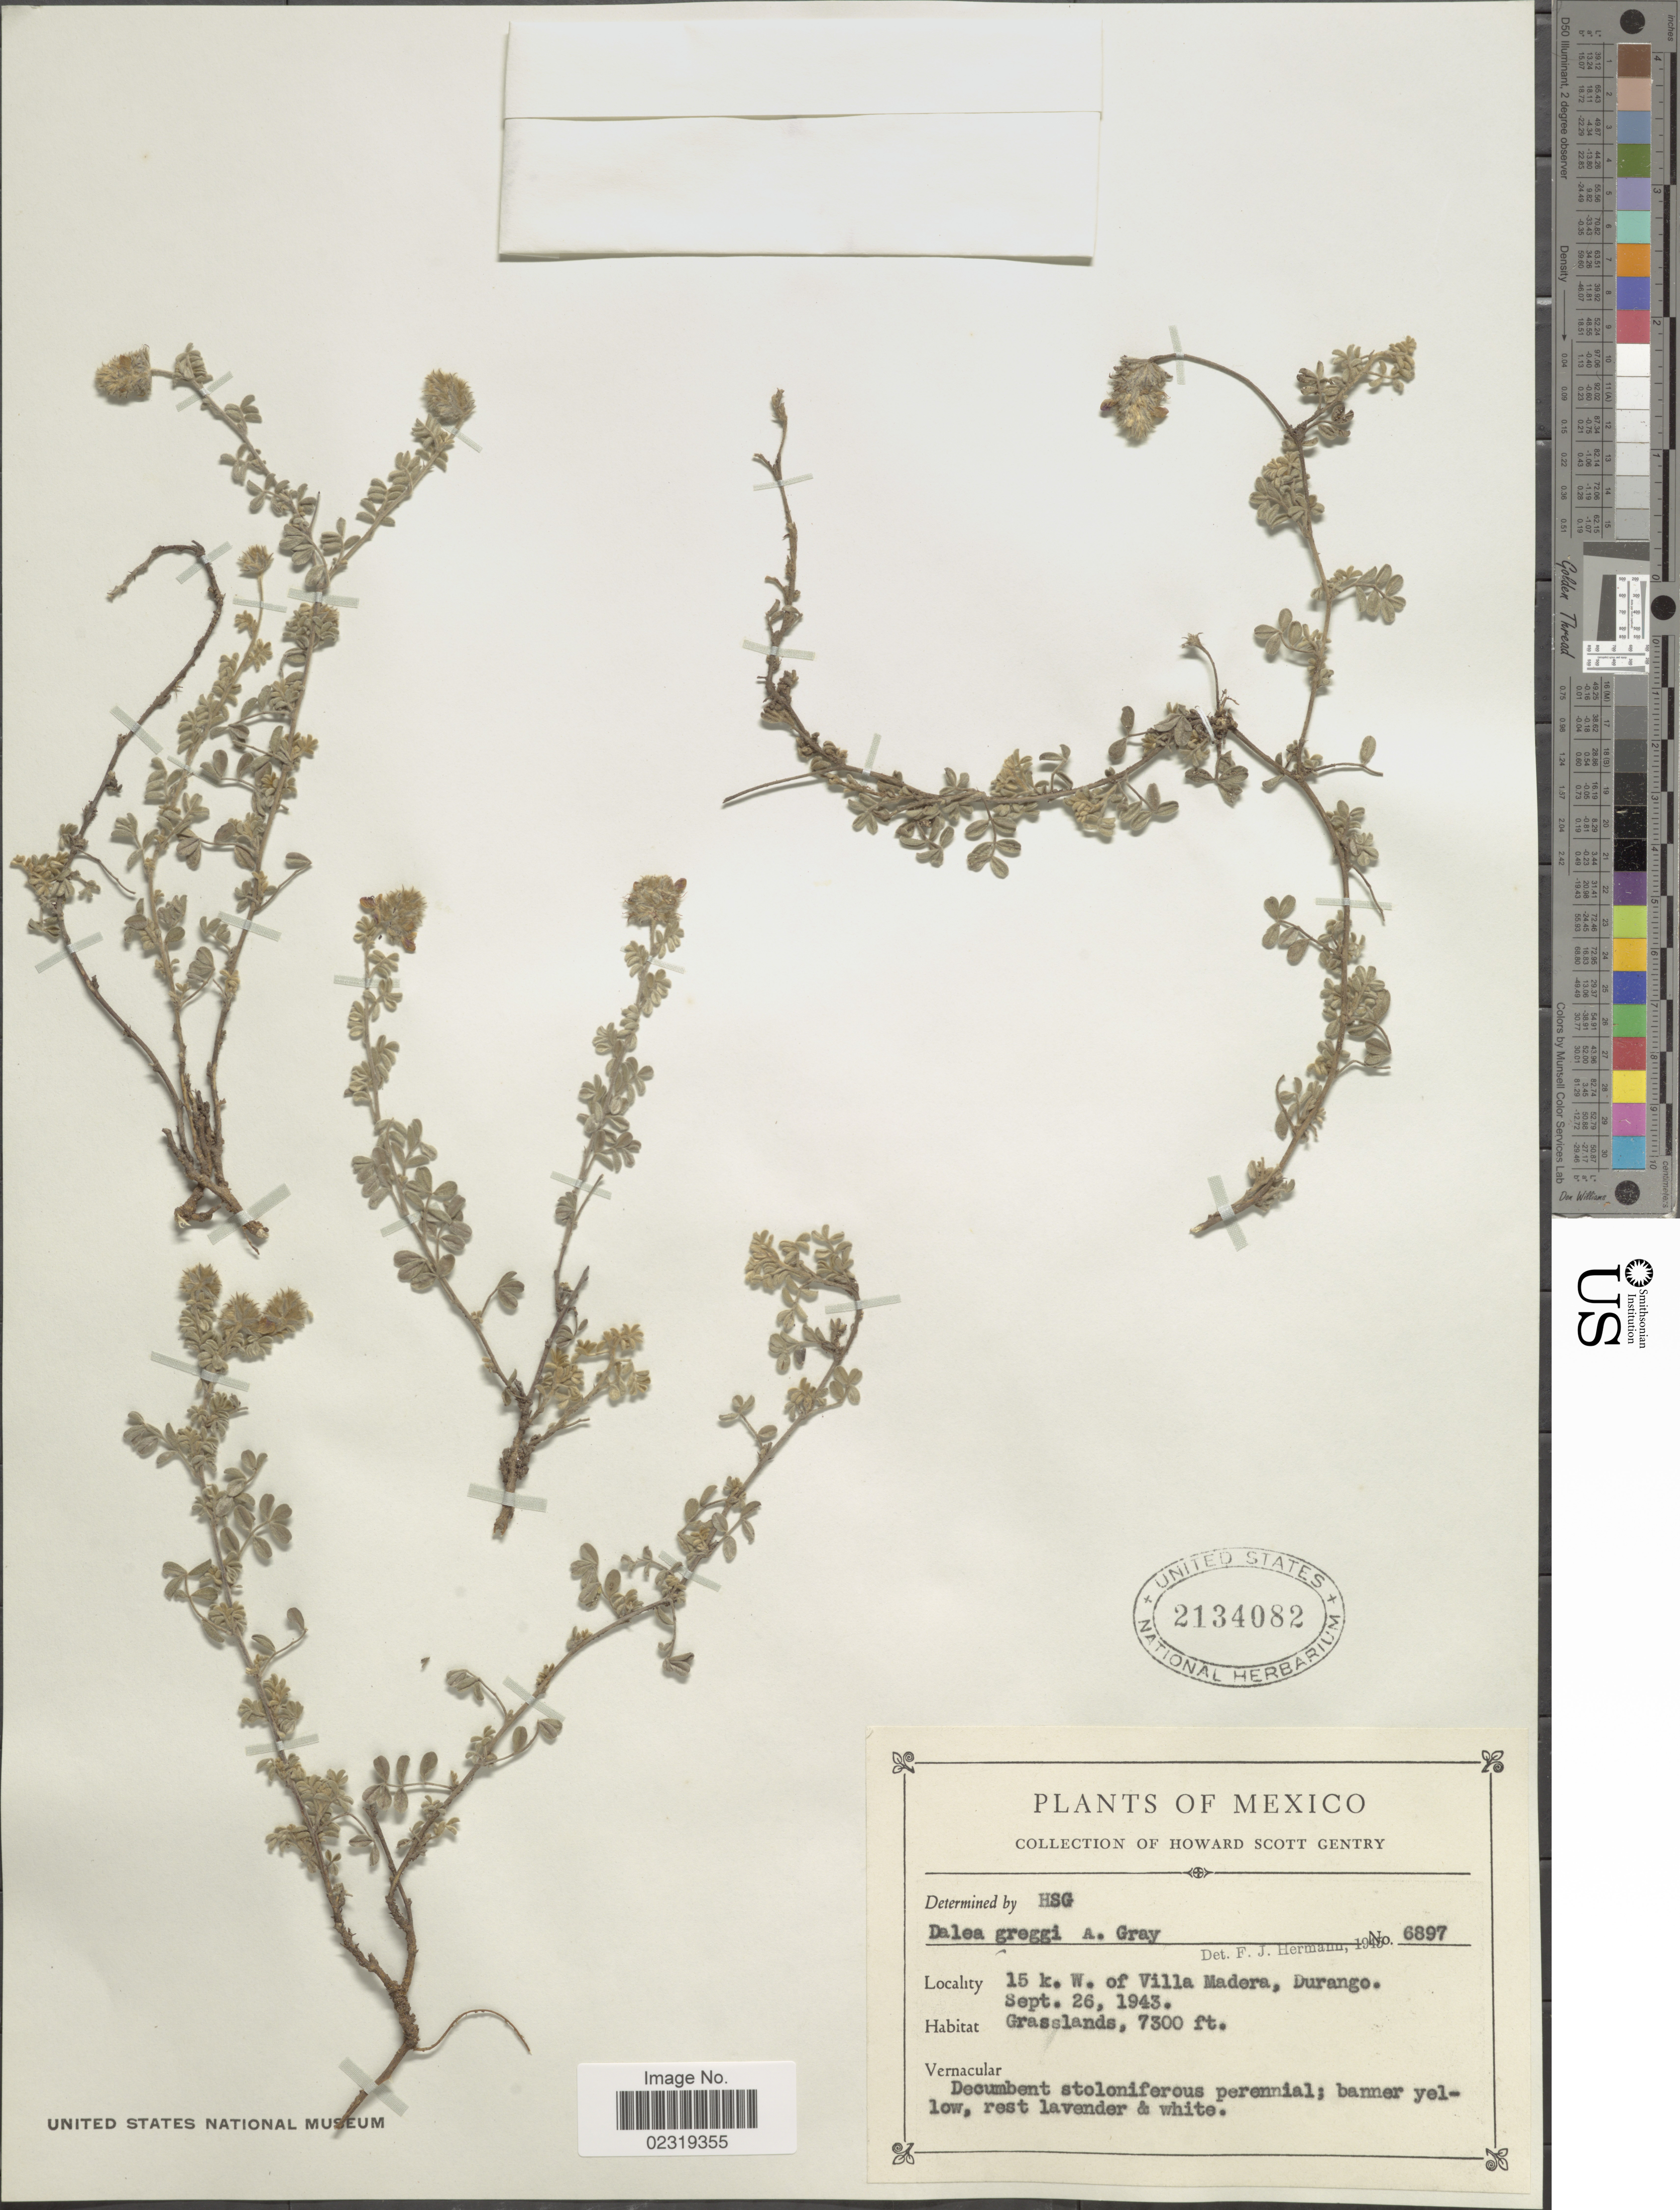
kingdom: Plantae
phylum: Tracheophyta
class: Magnoliopsida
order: Fabales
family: Fabaceae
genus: Dalea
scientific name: Dalea greggii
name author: A. Gray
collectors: H. S. Gentry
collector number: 6897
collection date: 1943-09-26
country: Mexico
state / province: Durango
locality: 15 k. W. of Villa Madera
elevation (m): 2225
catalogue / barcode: US 2134082